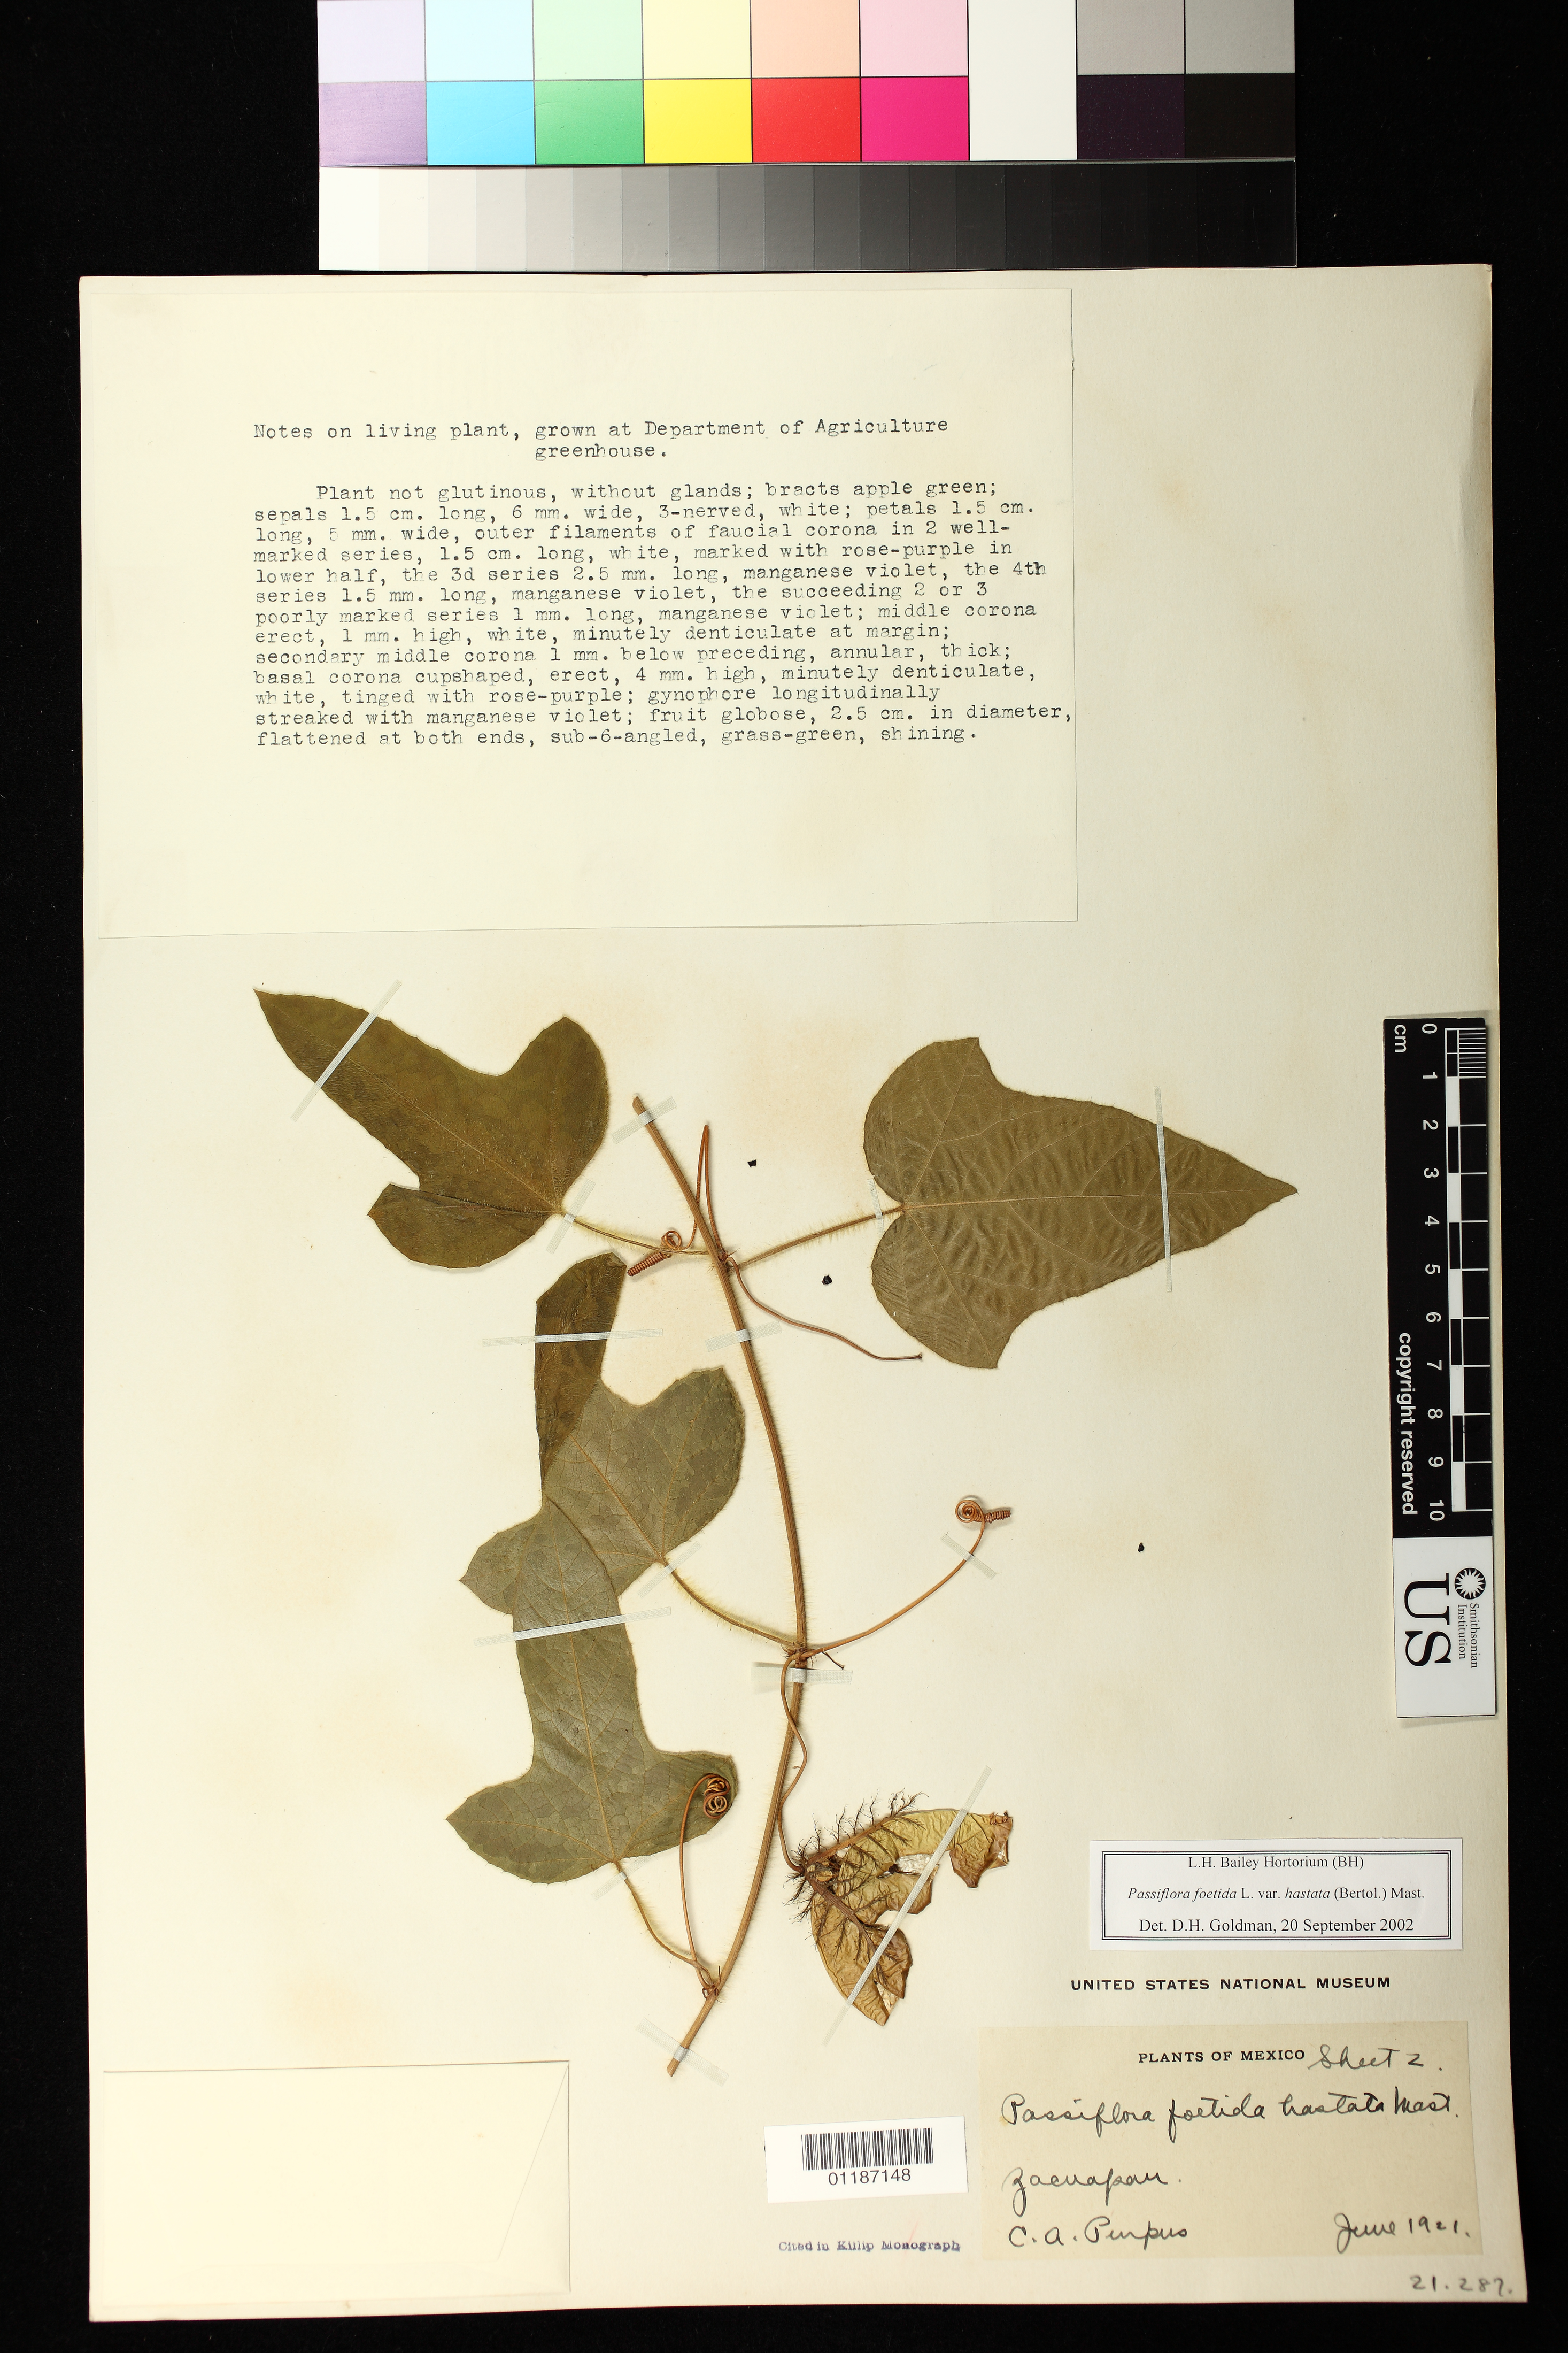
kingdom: Plantae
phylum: Tracheophyta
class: Magnoliopsida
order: Malpighiales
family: Passifloraceae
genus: Passiflora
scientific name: Passiflora foetida var. lanuginosa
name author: Killip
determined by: Svoboda, Harlan T., (NA), US Department of Agriculture (UNITED STATES)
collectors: C. A. Purpus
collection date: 1921-06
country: Mexico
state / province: México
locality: Zacuapan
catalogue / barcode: US 3619009